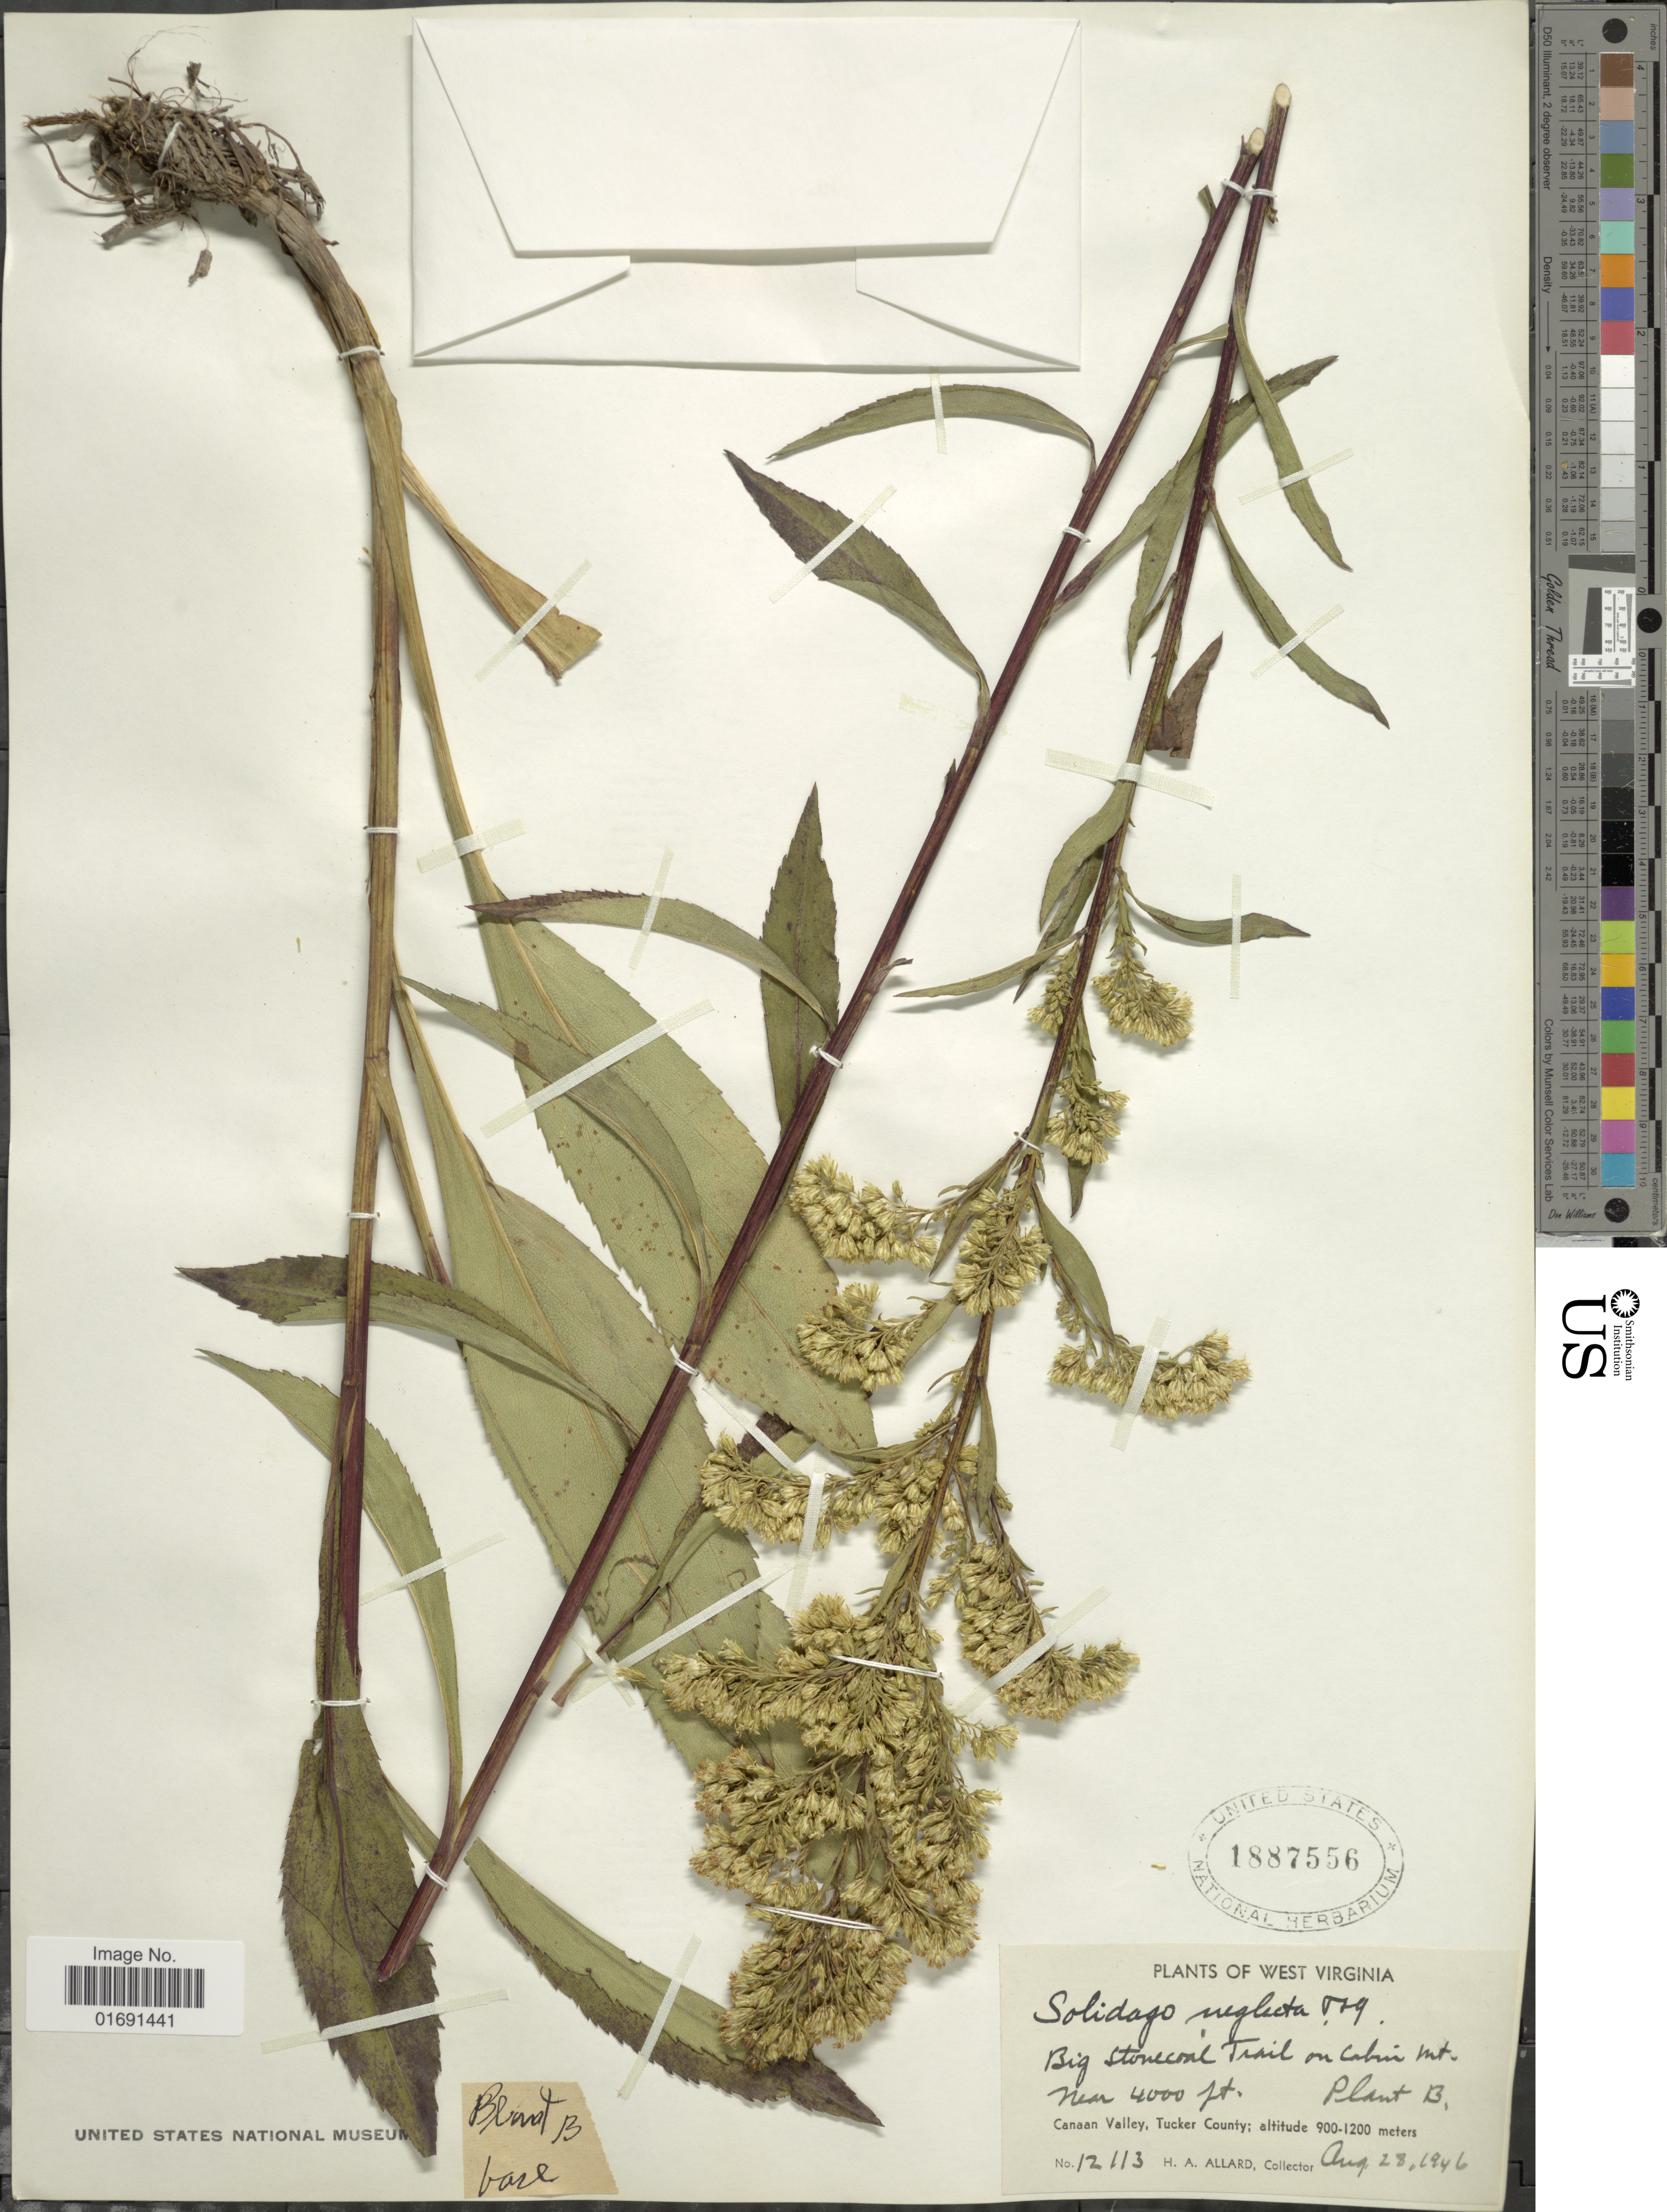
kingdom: Plantae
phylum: Tracheophyta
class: Magnoliopsida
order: Asterales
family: Asteraceae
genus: Solidago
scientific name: Solidago uniligulata var. neglecta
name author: Fernald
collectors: H. A. Allard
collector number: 12113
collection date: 1946-08-28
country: United States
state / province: West Virginia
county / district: Tucker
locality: Big Stonecoal Trail on Cabin Mt., Canaan Valley, Tucker County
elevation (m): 900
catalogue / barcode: US 1887556